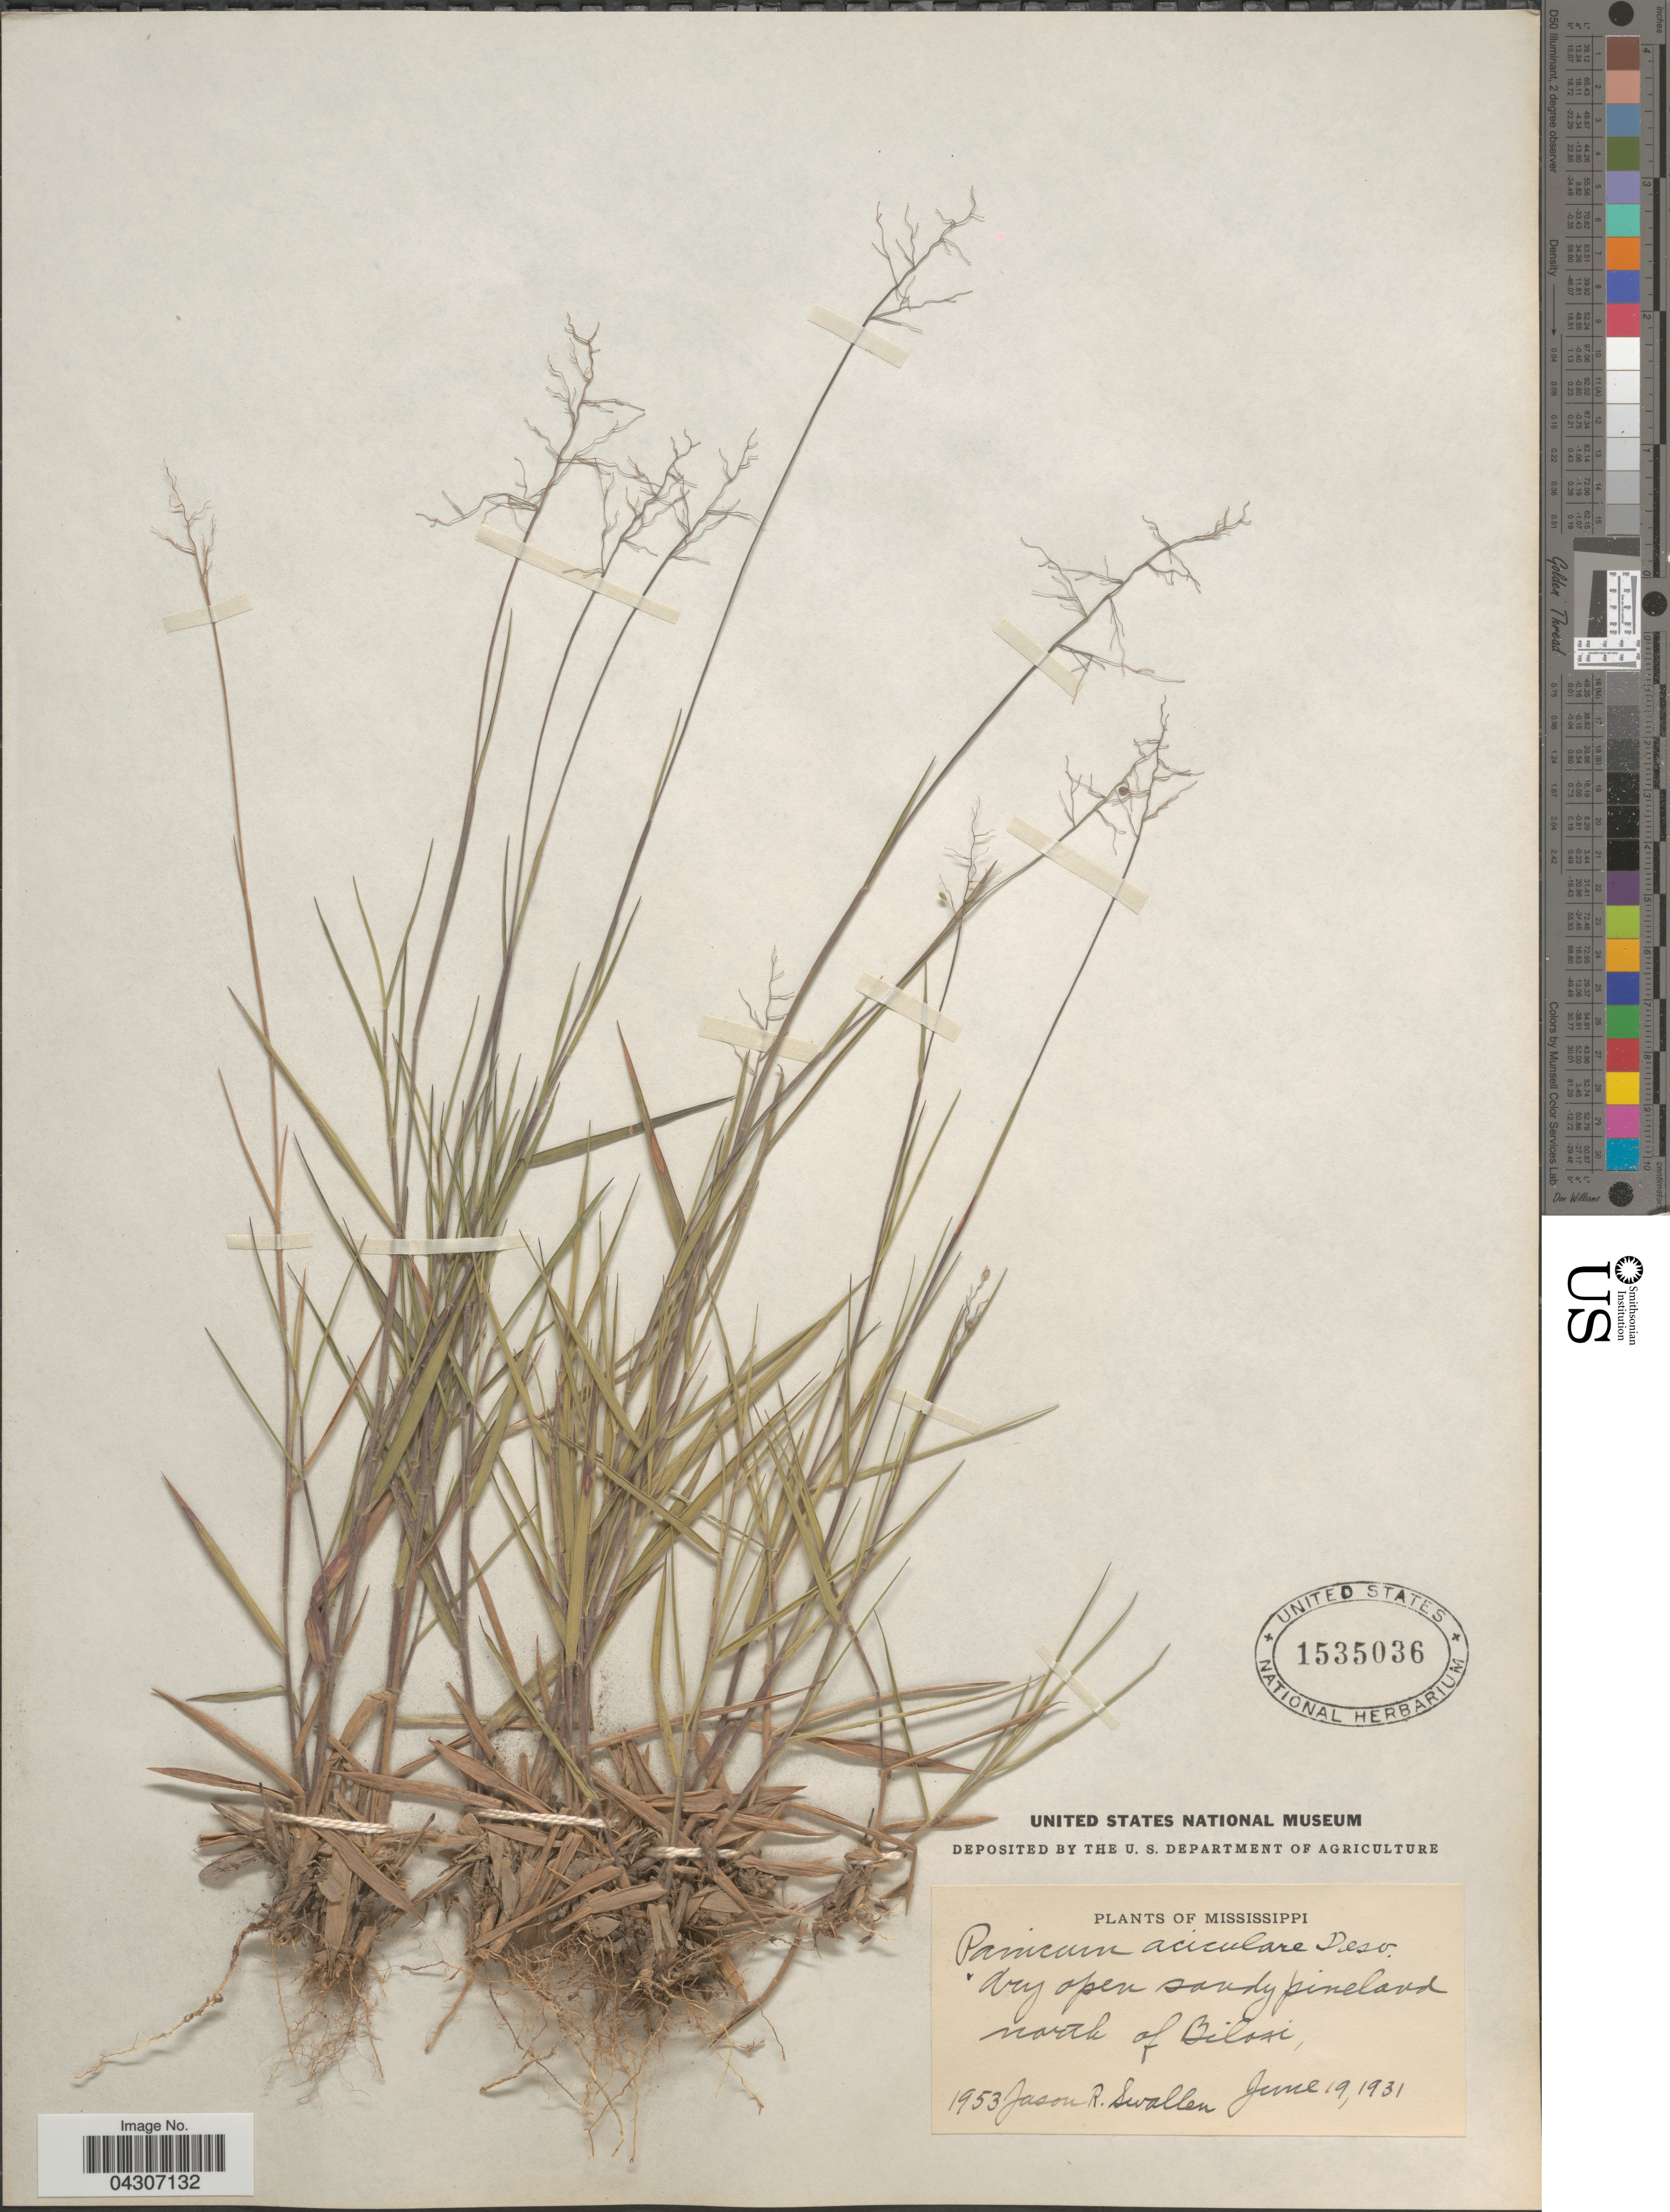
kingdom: Plantae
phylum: Tracheophyta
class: Liliopsida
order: Poales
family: Poaceae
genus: Dichanthelium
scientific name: Dichanthelium aciculare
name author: (Desv. ex Poir.) Gould & C.A. Clark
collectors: J. R. Swallen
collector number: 1953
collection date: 1931-06-19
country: United States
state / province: Mississippi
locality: North of Biloxi.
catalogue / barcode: US 1535036